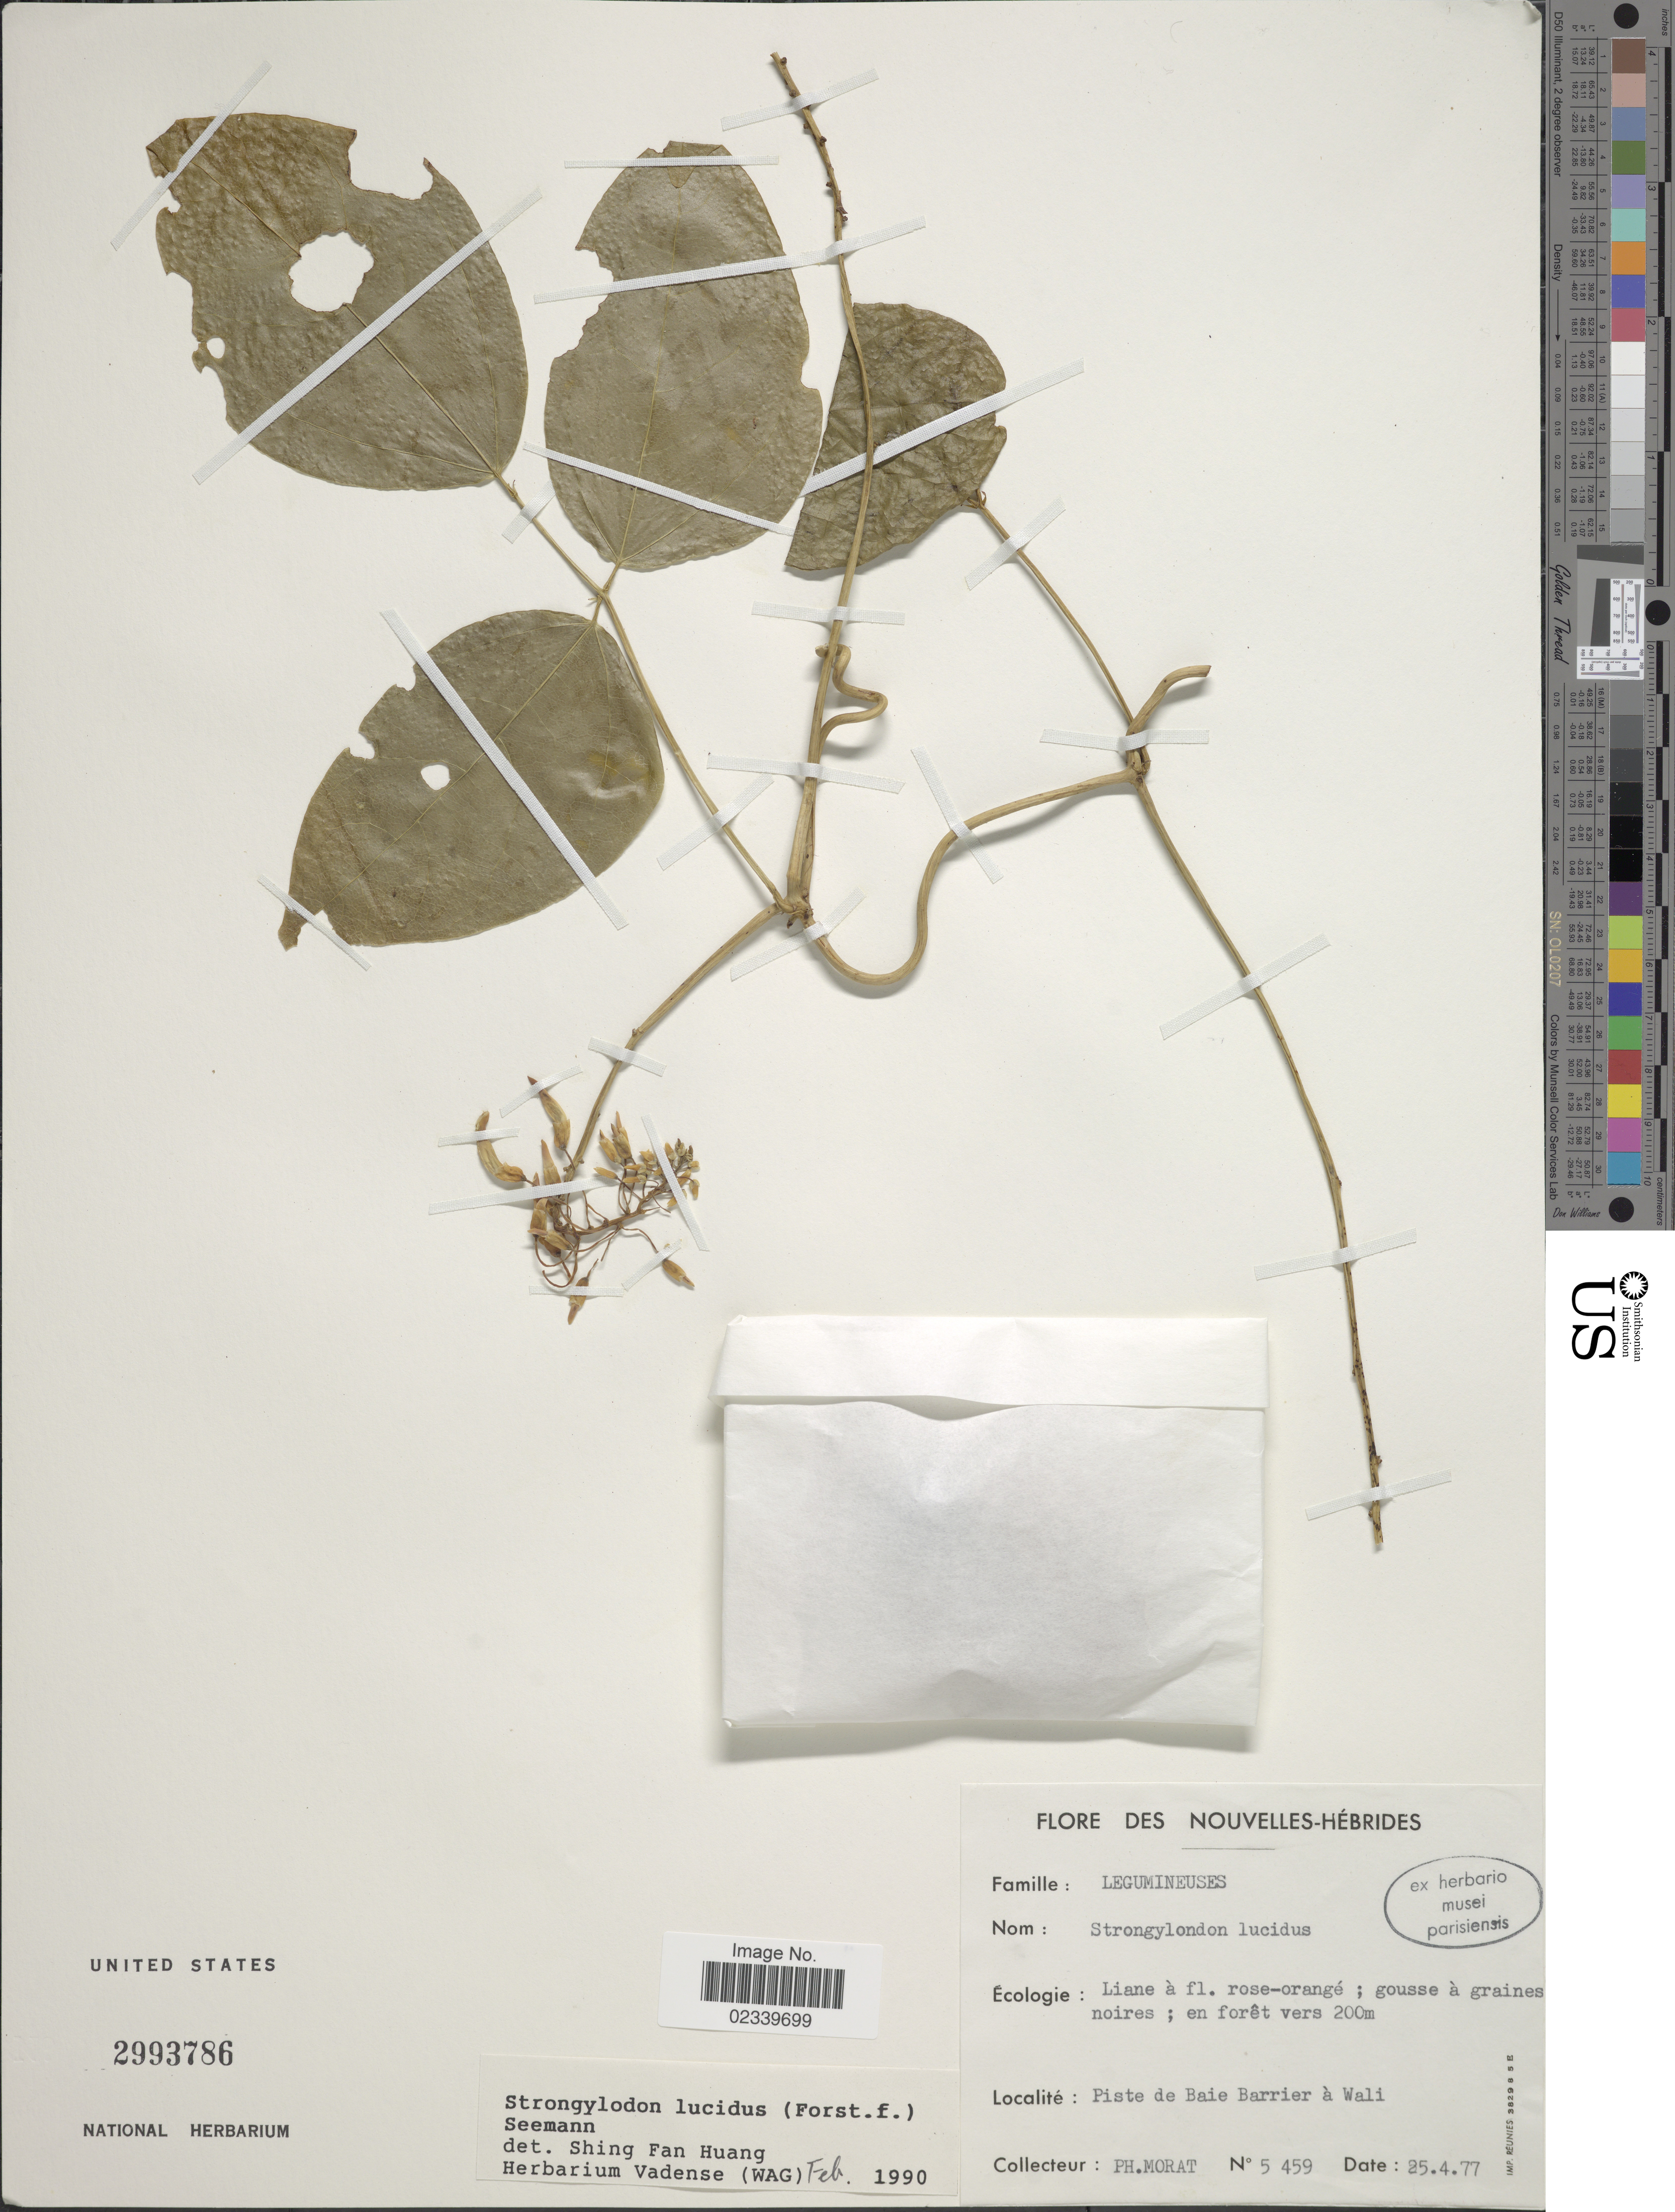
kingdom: Plantae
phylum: Tracheophyta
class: Magnoliopsida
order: Fabales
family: Fabaceae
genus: Strongylodon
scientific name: Strongylodon lucidus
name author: (G. Forst.) Seem.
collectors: P. Morat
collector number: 5459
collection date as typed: Transcribed d/m/y: 25/4/77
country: Vanuatu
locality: Nouvelles-Hebrides. Piste de Baie Barrier a Wali.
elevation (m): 200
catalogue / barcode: US 2993786